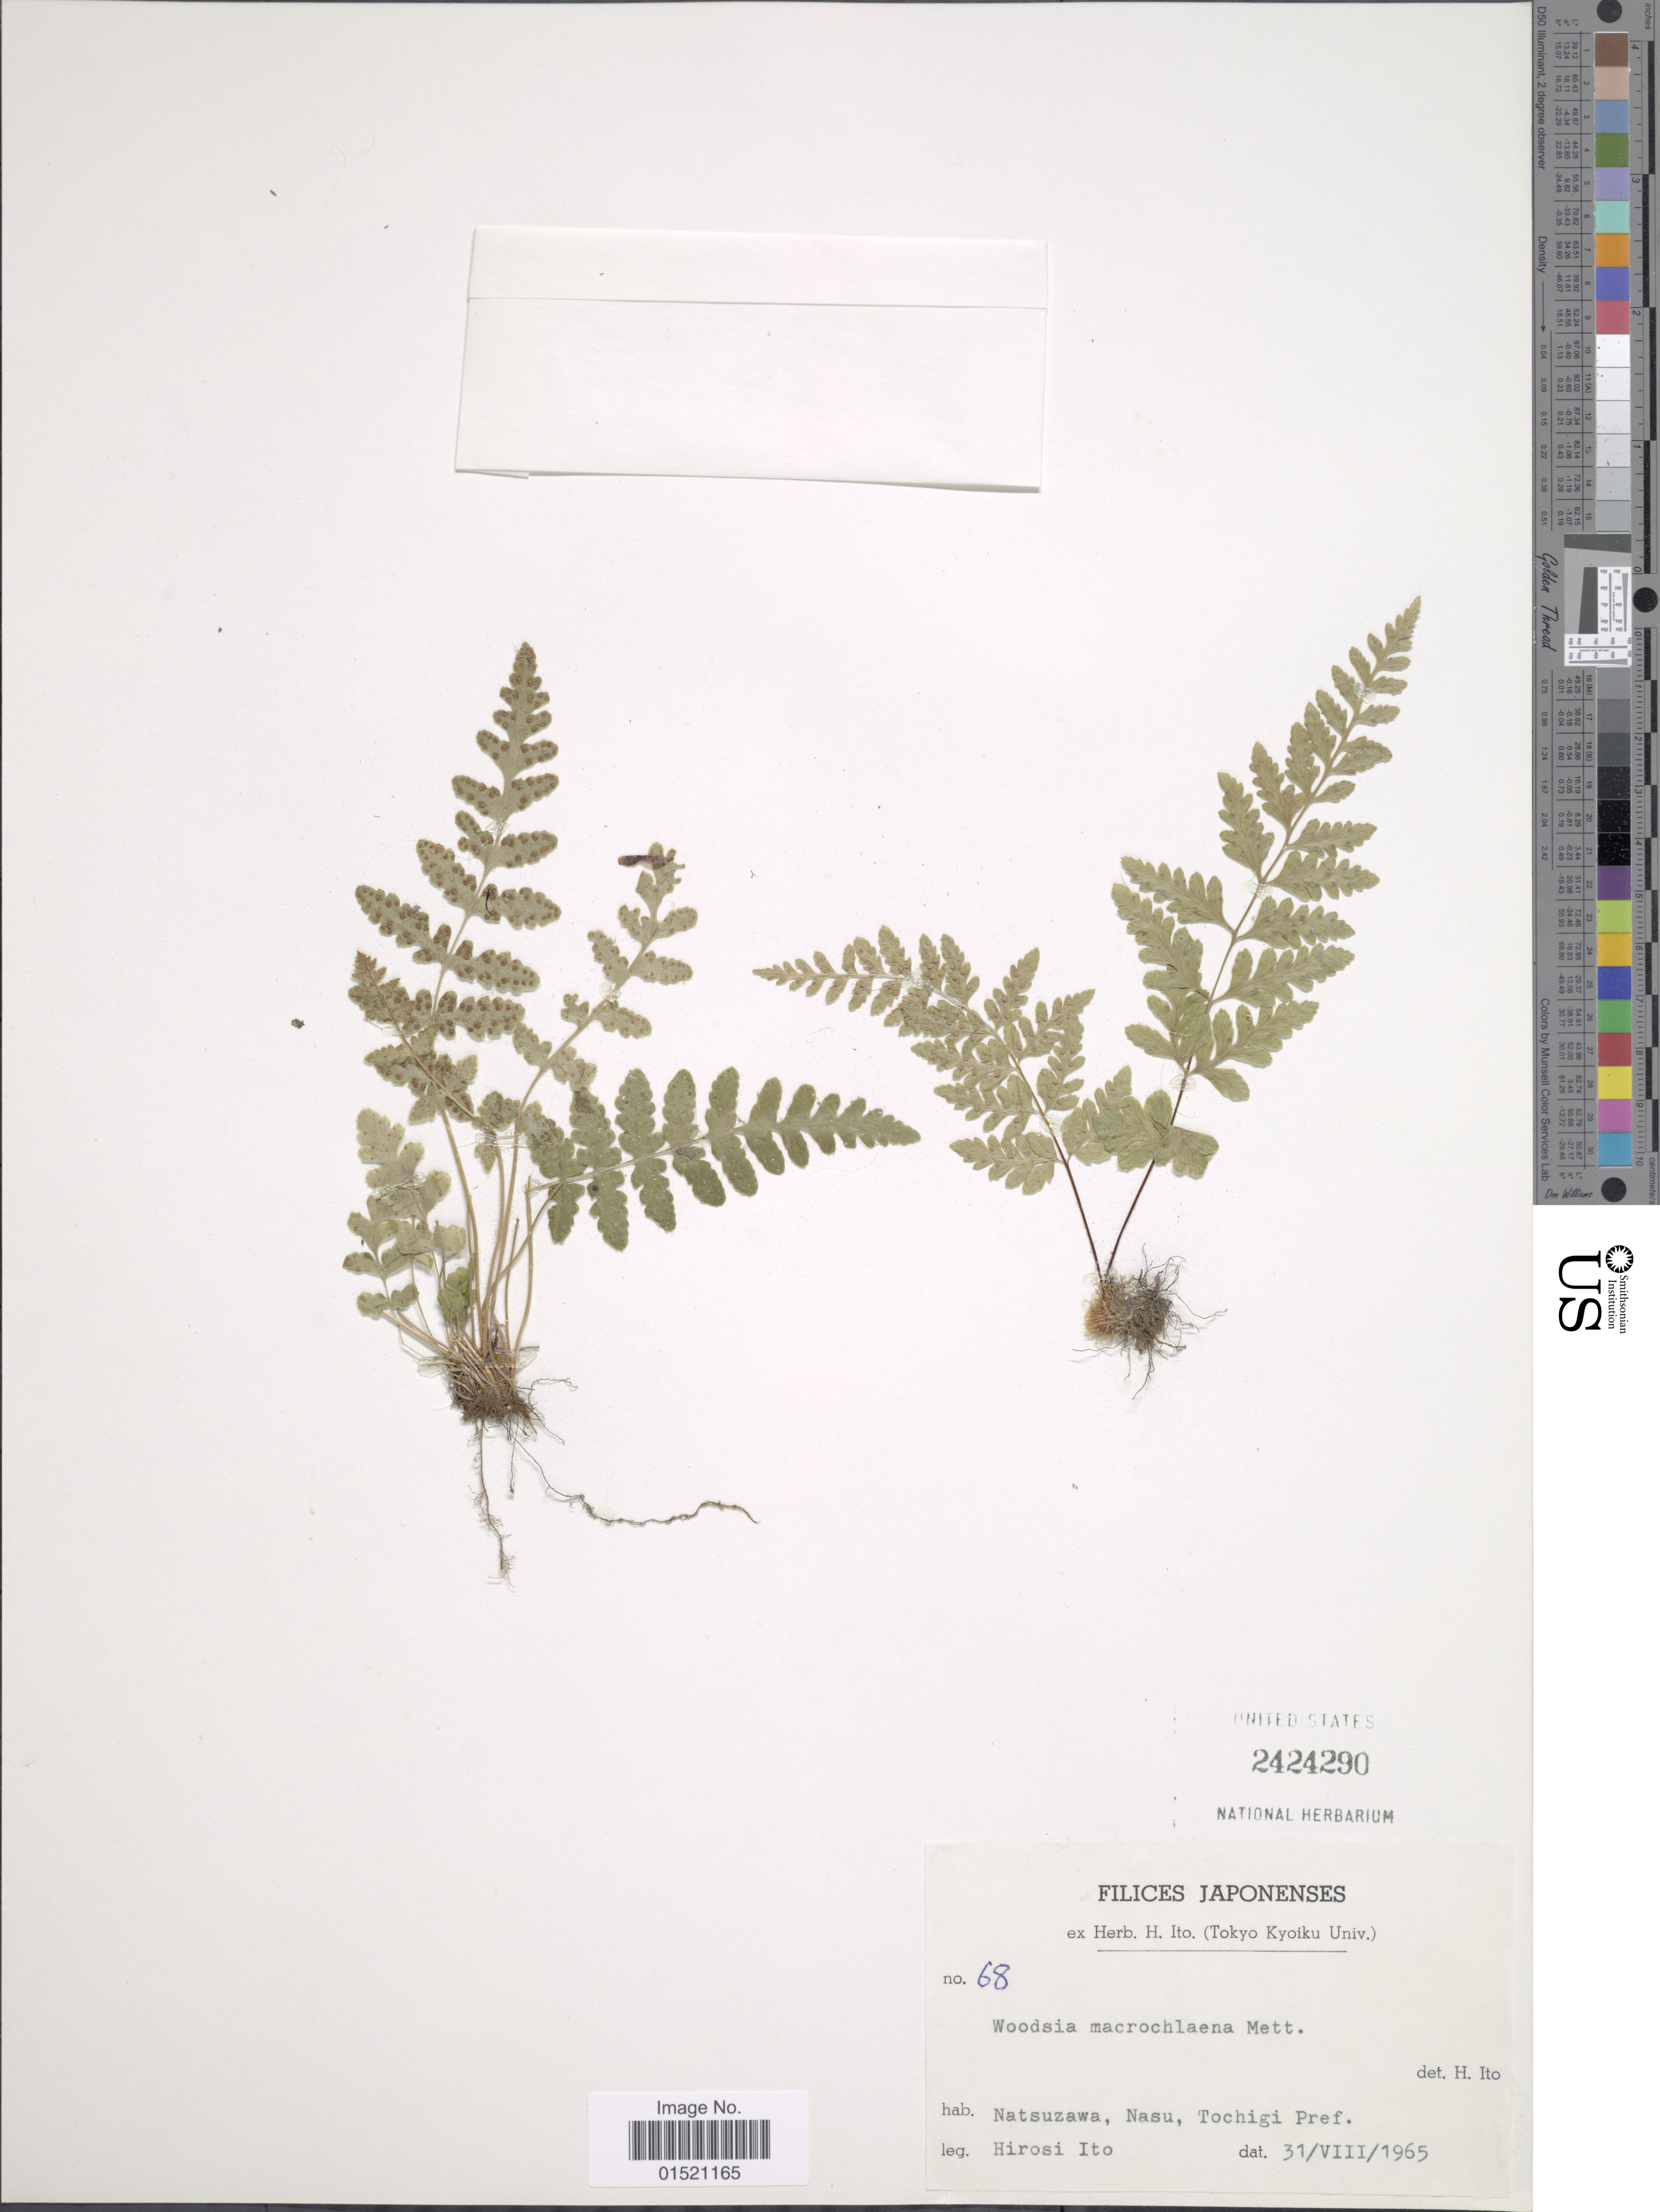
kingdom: Plantae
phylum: Tracheophyta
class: Polypodiopsida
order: Polypodiales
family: Woodsiaceae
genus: Woodsia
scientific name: Woodsia macrochlaena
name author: Mett. ex Kuhn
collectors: H. Itô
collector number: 68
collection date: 1965-08-31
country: Japan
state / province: Totigi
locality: Natsuzawa, Nasu, Tochigi Pref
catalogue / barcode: US 2424290